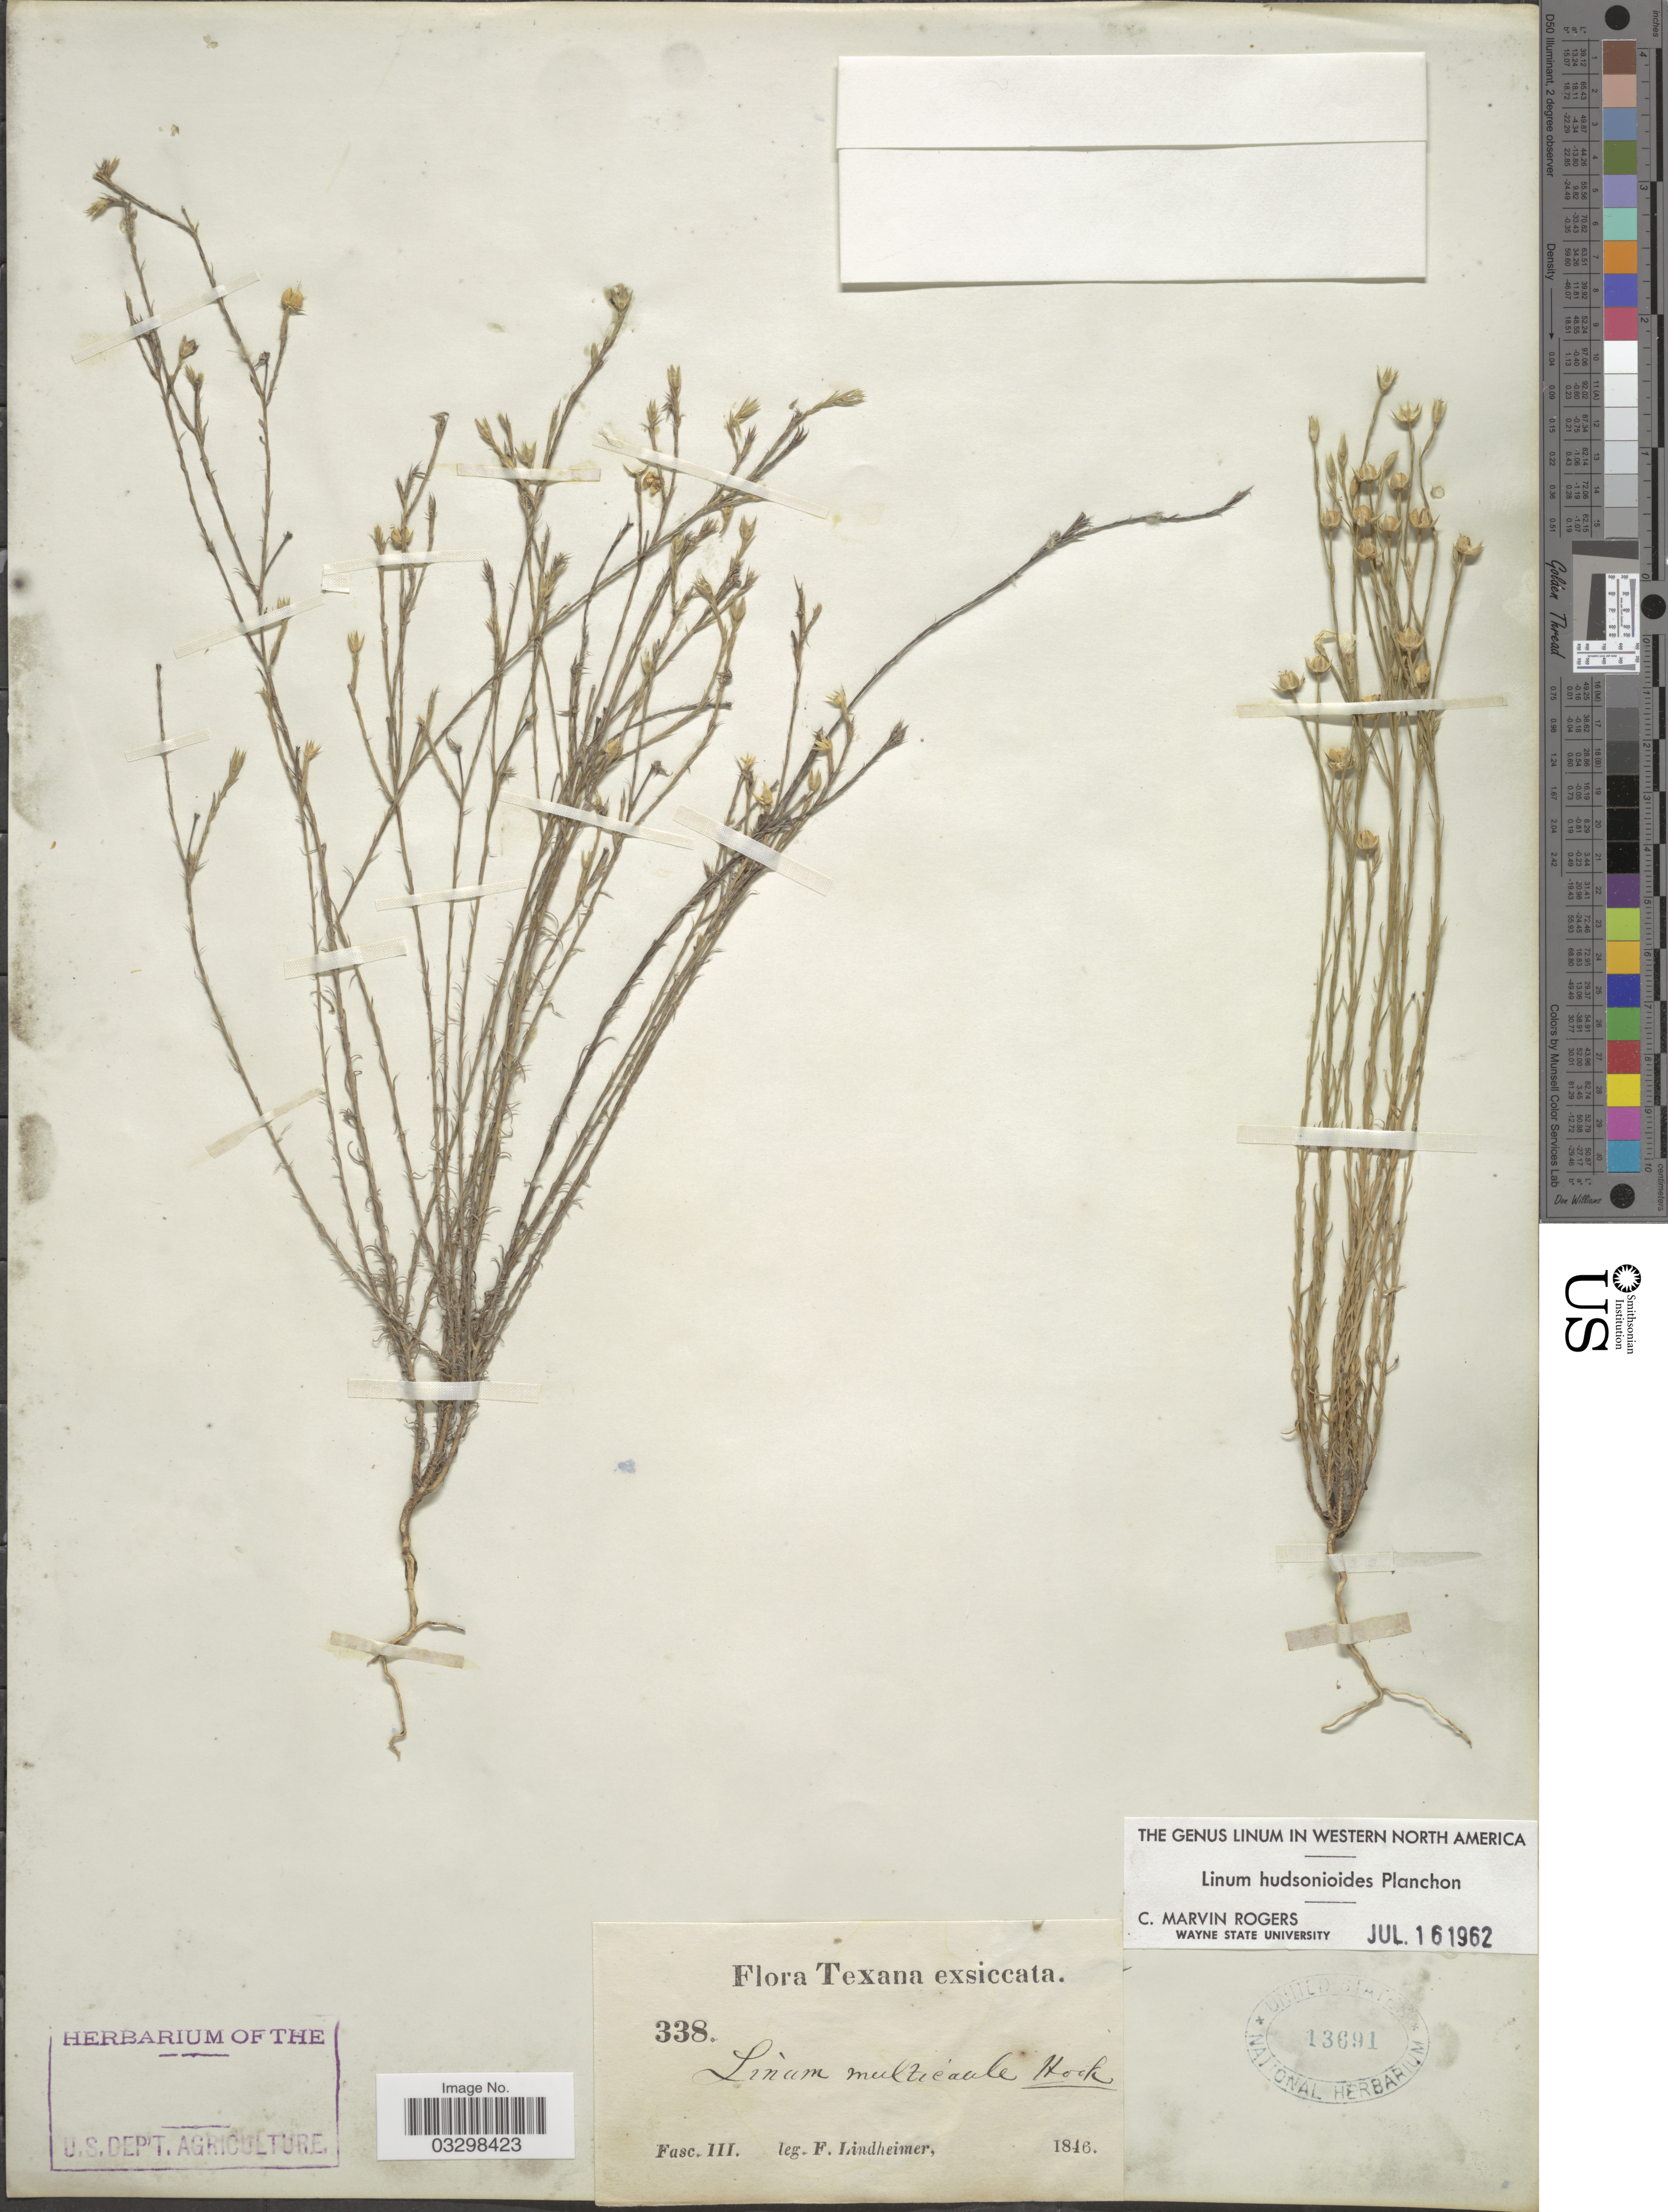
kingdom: Plantae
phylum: Tracheophyta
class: Magnoliopsida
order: Malpighiales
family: Linaceae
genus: Linum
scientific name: Linum hudsonioides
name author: Planch.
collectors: F. Lindheimer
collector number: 338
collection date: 1846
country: United States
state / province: Texas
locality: Fasc. III. [unsure placement]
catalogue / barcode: US 13691